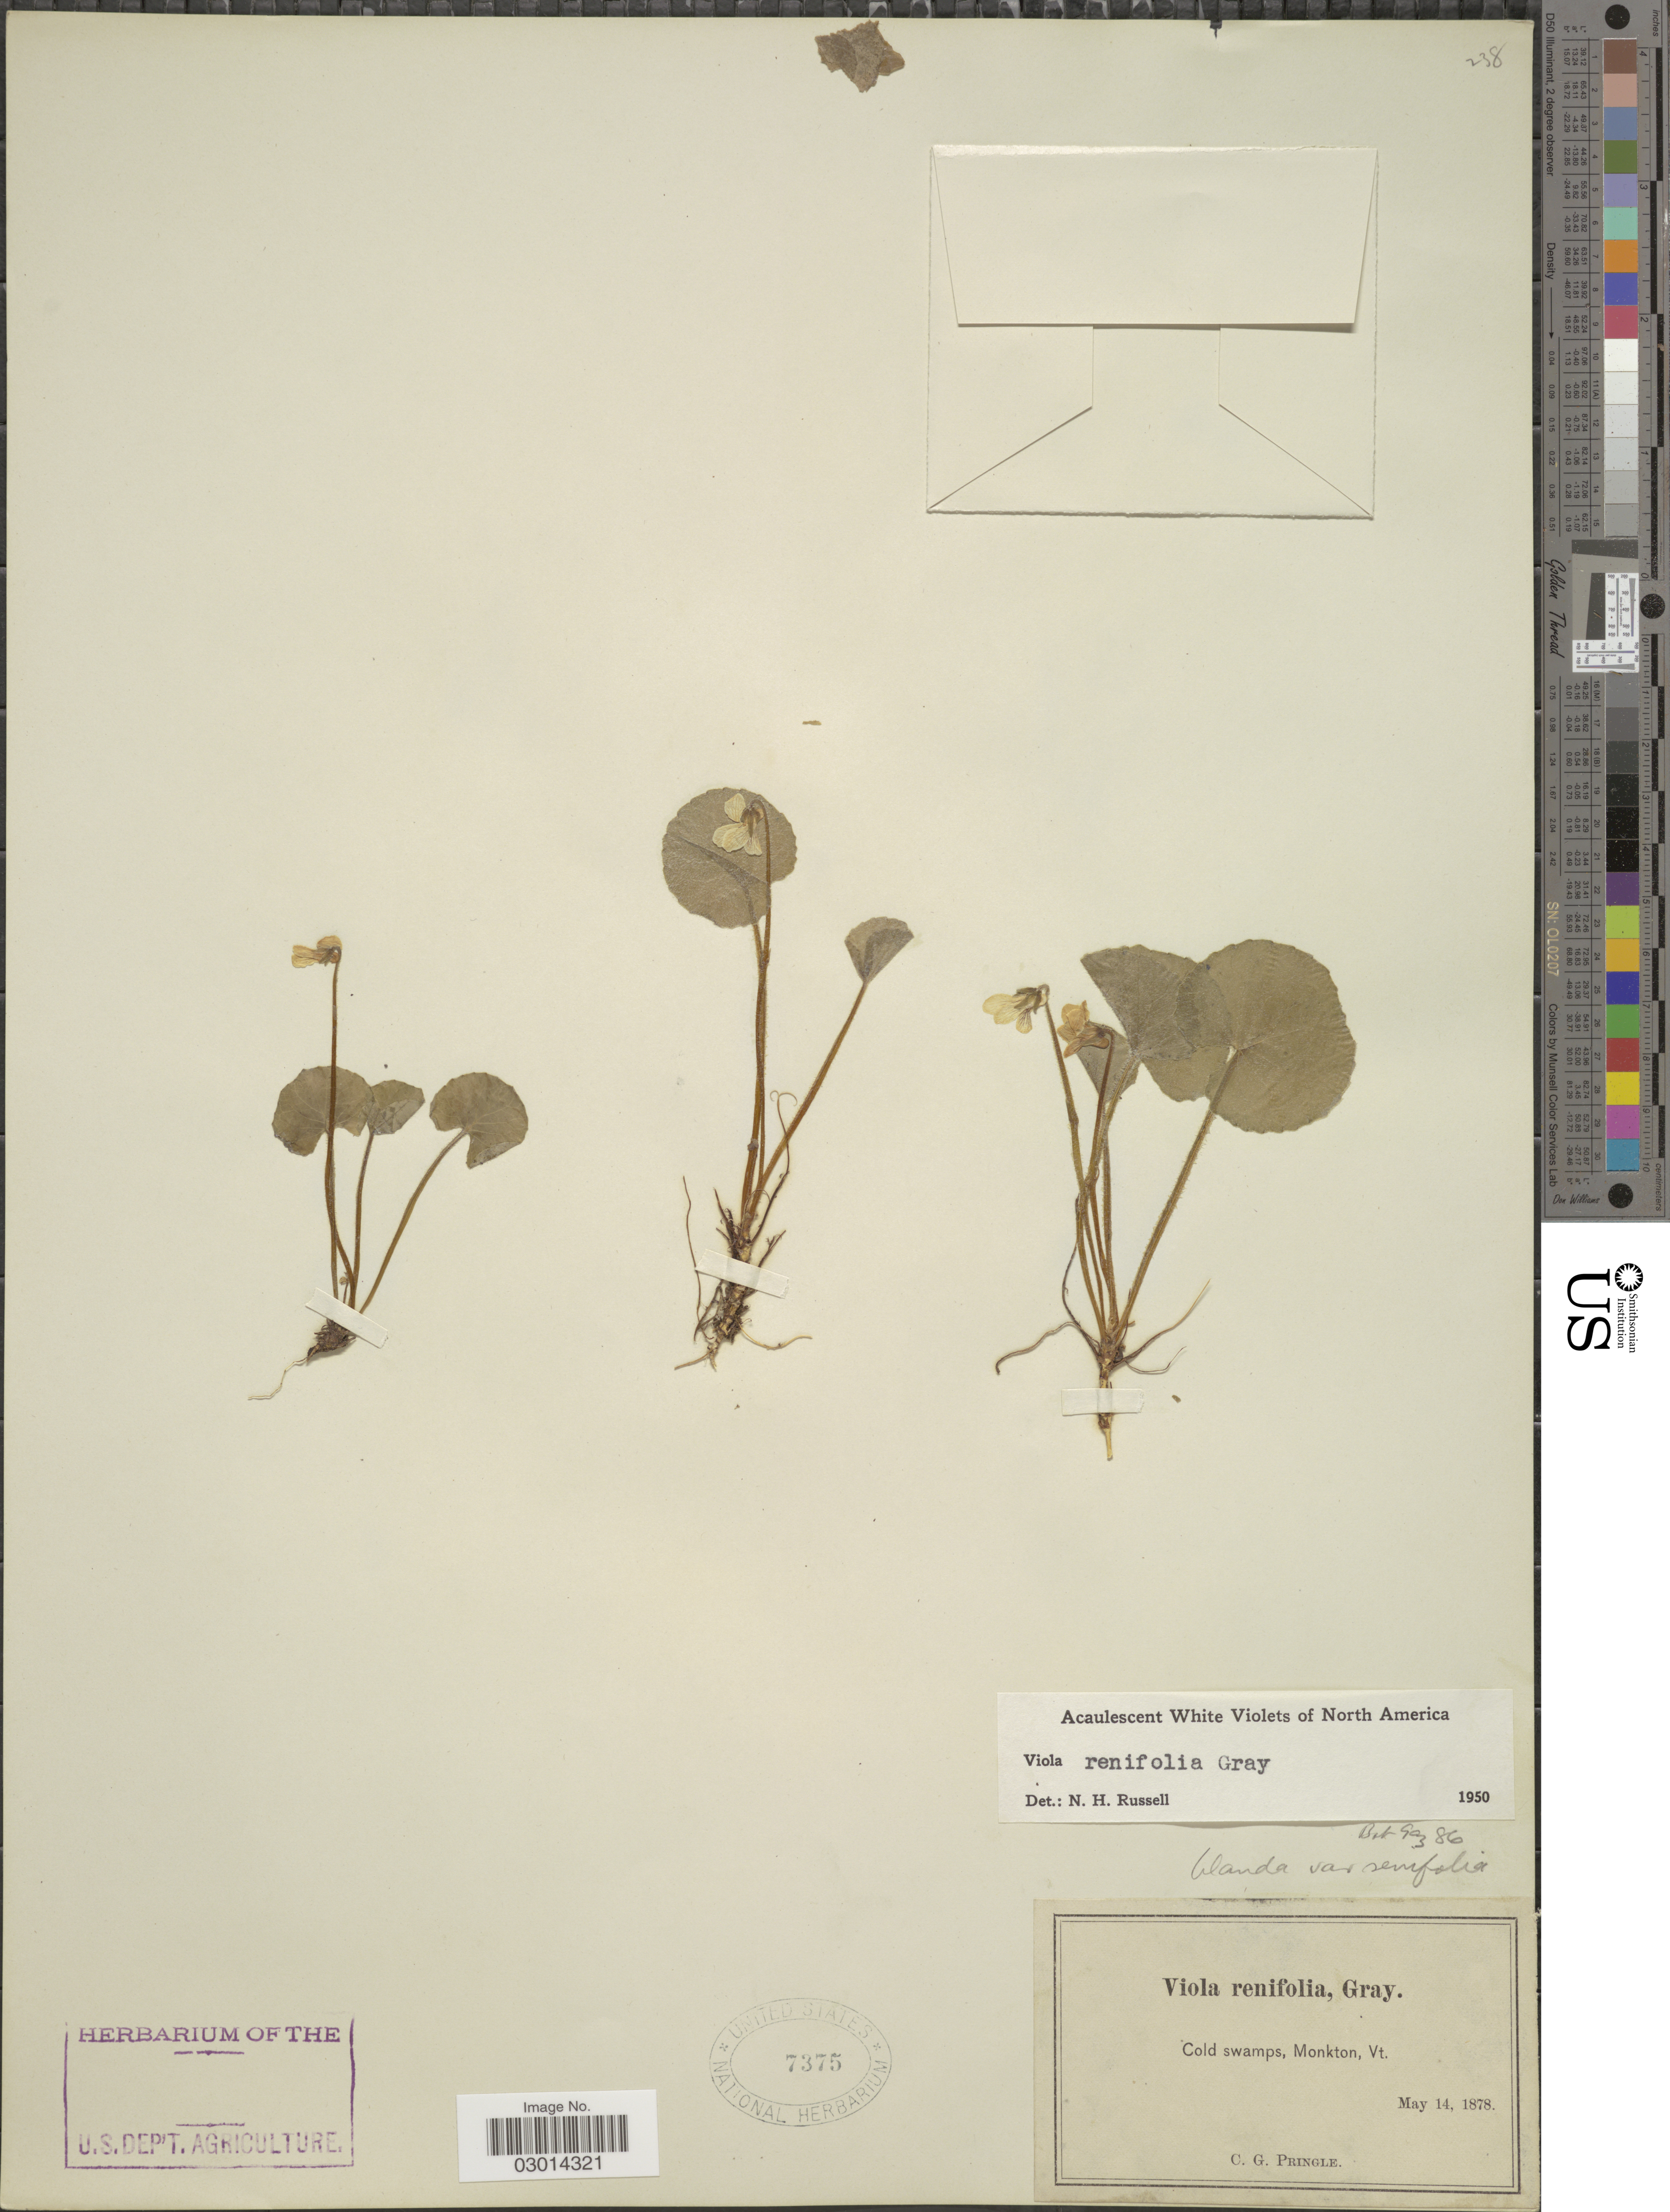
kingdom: Plantae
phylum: Tracheophyta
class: Magnoliopsida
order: Malpighiales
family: Violaceae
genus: Viola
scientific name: Viola renifolia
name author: A. Gray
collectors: C. G. Pringle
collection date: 1878-05-14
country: United States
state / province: Vermont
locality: Monkton, Vt.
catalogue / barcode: US 7375